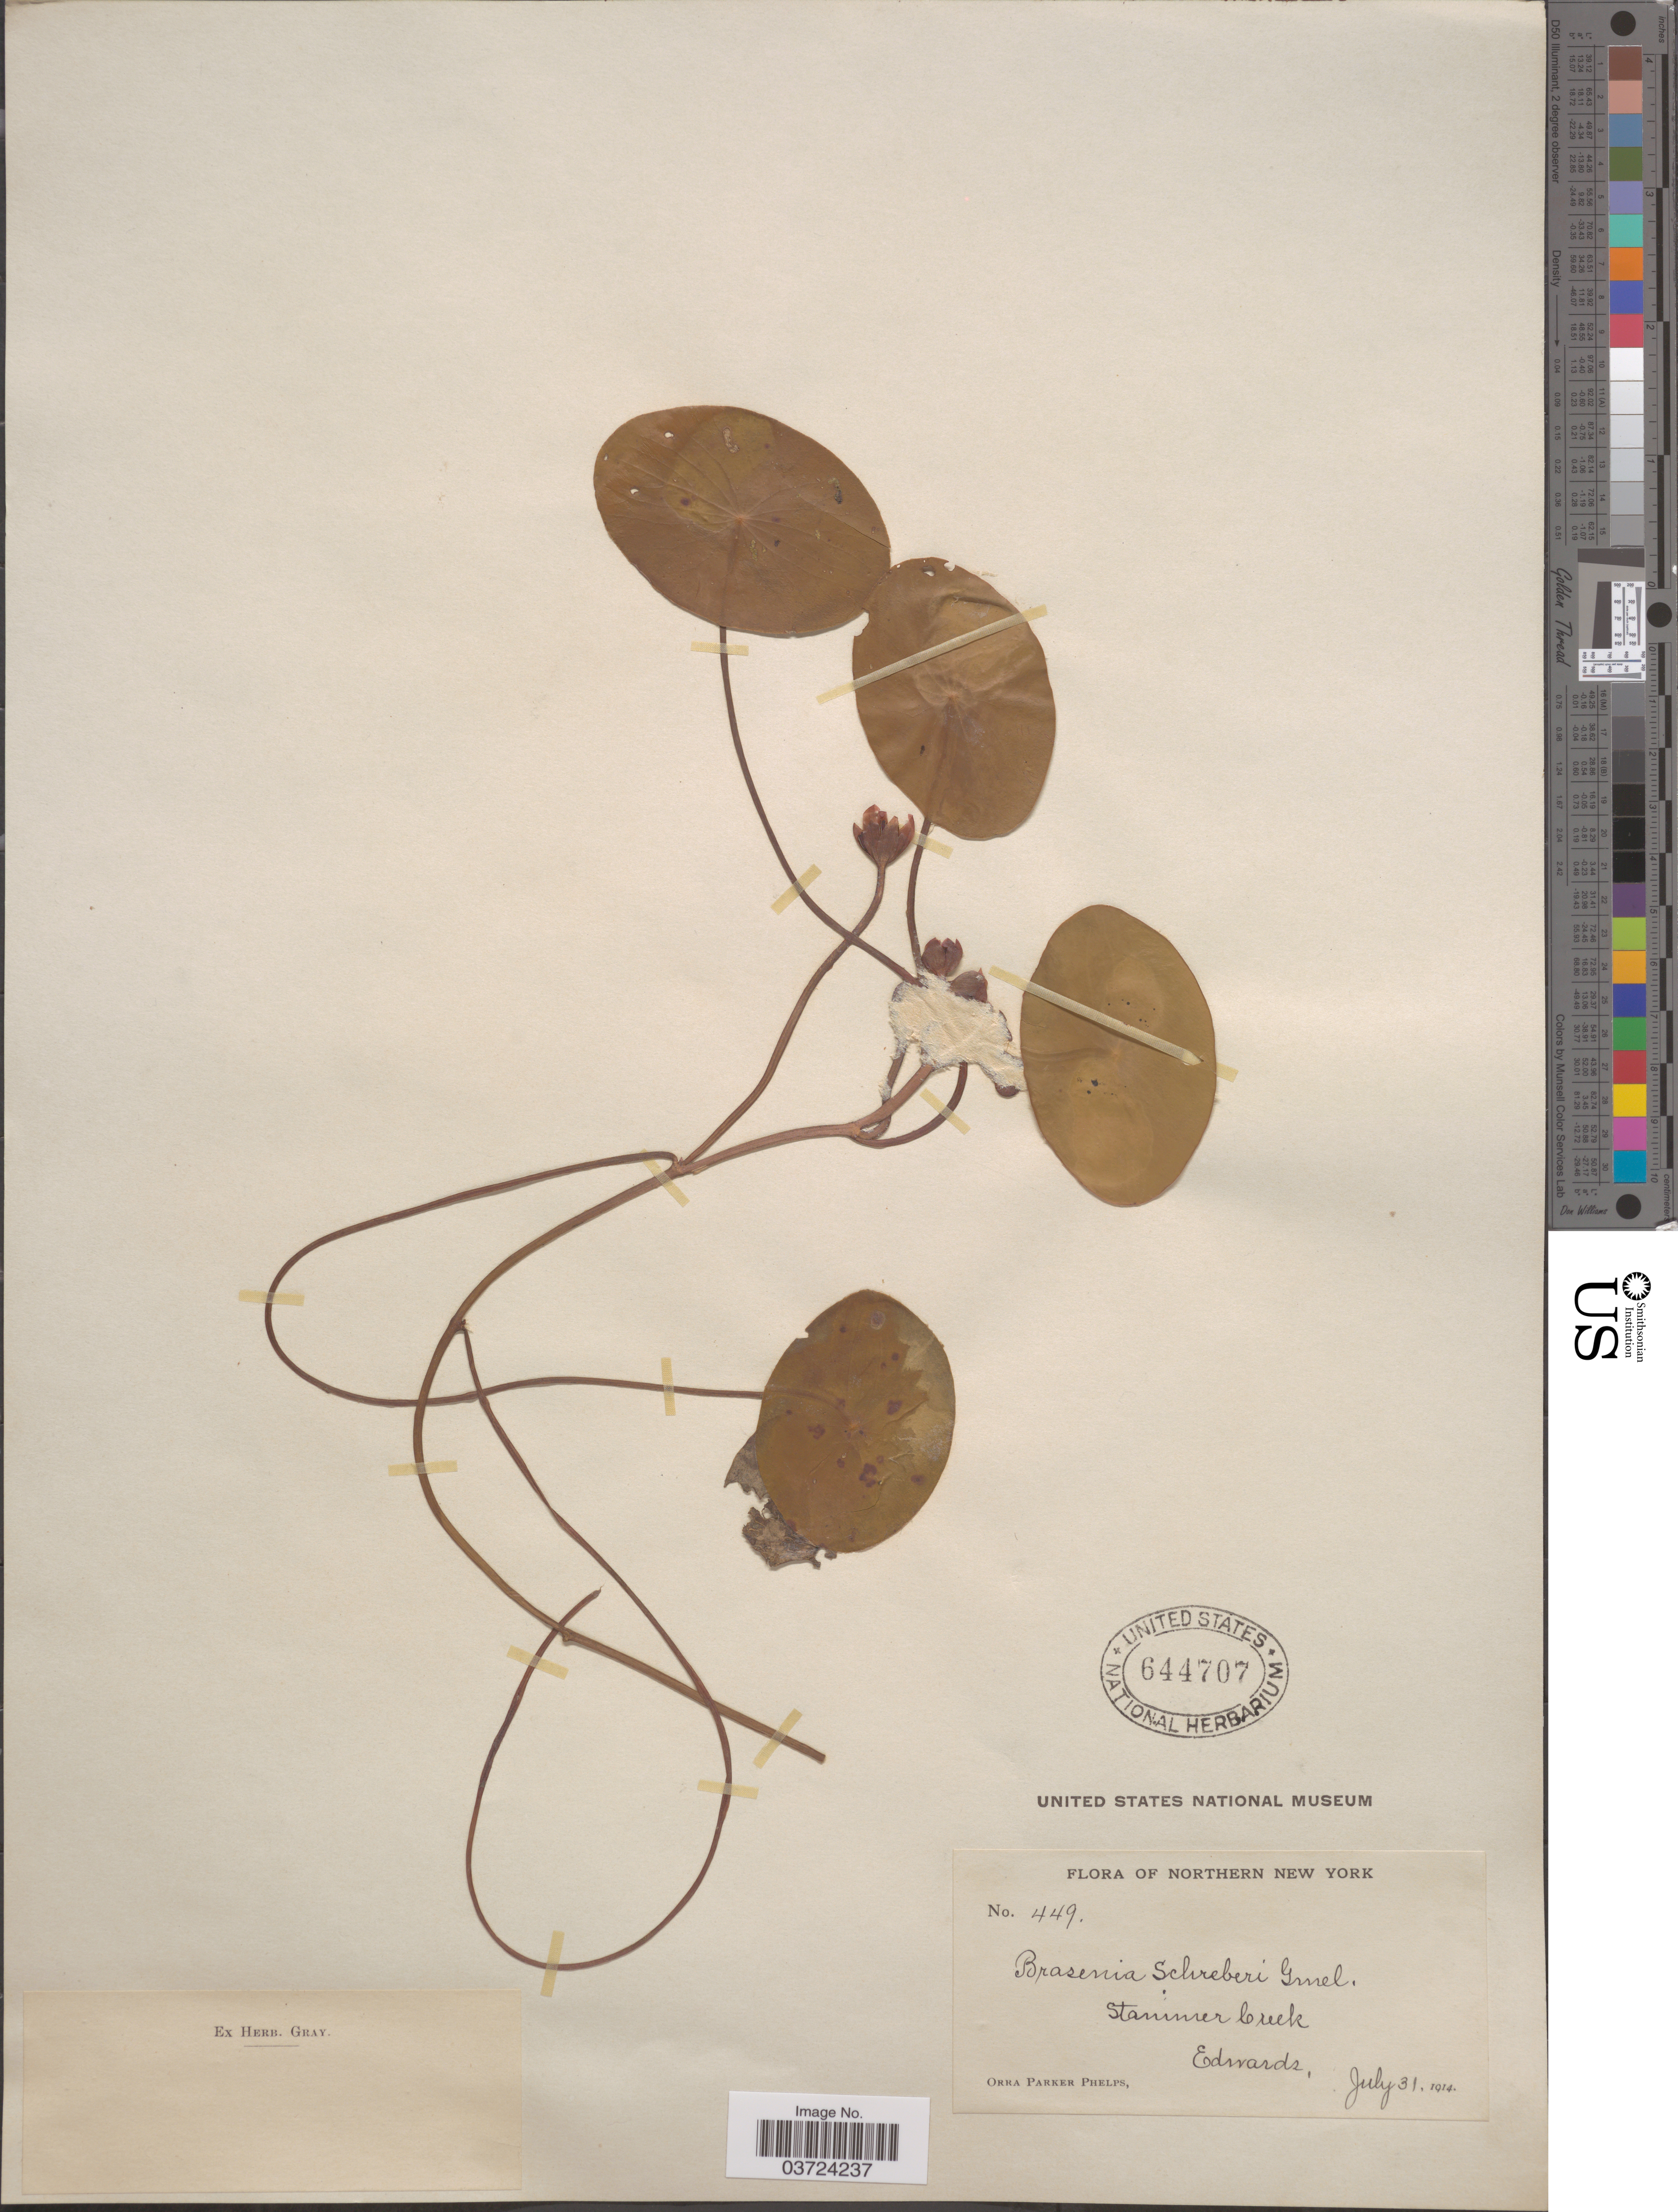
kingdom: Plantae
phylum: Tracheophyta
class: Magnoliopsida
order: Nymphaeales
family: Cabombaceae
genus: Brasenia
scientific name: Brasenia schreberi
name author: J.F. Gmel.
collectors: O. P. Phelps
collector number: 449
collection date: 1914-07-31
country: United States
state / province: New York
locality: Northern New York. Stanimer Creek, Edwards.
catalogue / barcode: US 644707